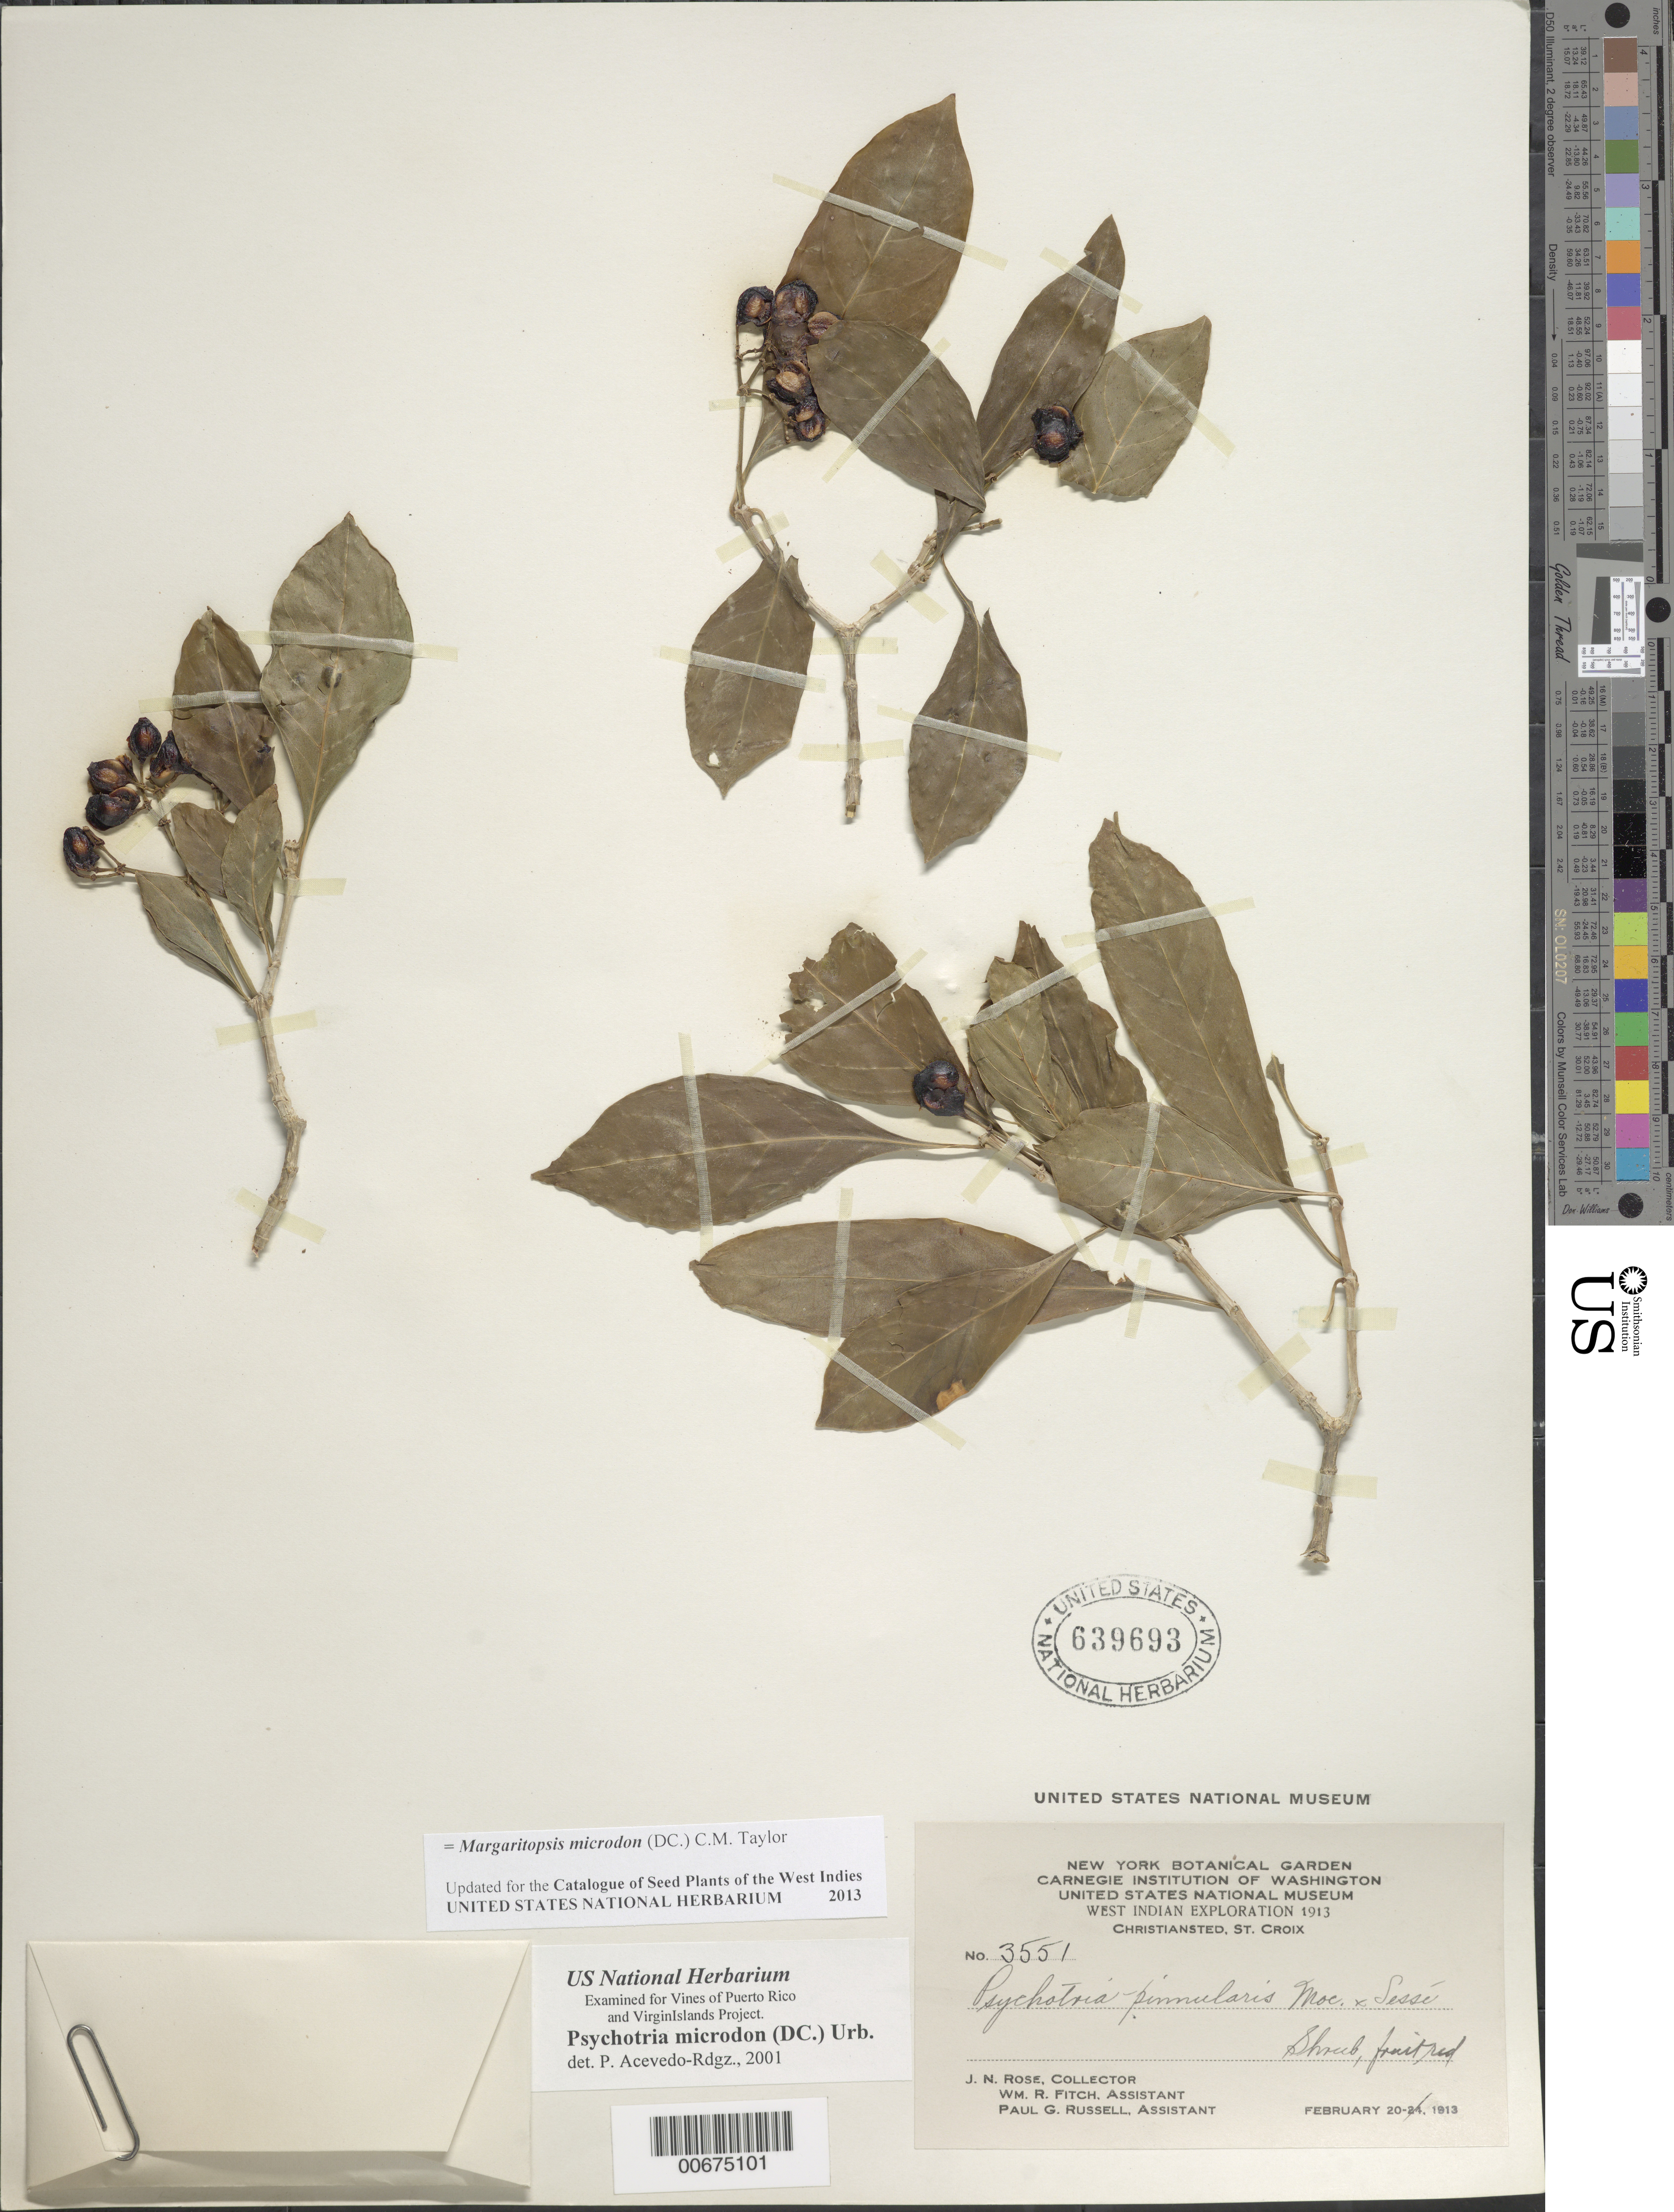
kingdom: Plantae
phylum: Tracheophyta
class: Magnoliopsida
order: Gentianales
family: Rubiaceae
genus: Margaritopsis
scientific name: Margaritopsis microdon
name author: (DC.) C.M. Taylor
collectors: J. N. Rose, W. R. Fitch & P. G. Russell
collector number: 3551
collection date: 1913-02-20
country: U.S. Virgin Islands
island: St. Croix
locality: Christiansted.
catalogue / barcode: US 639693